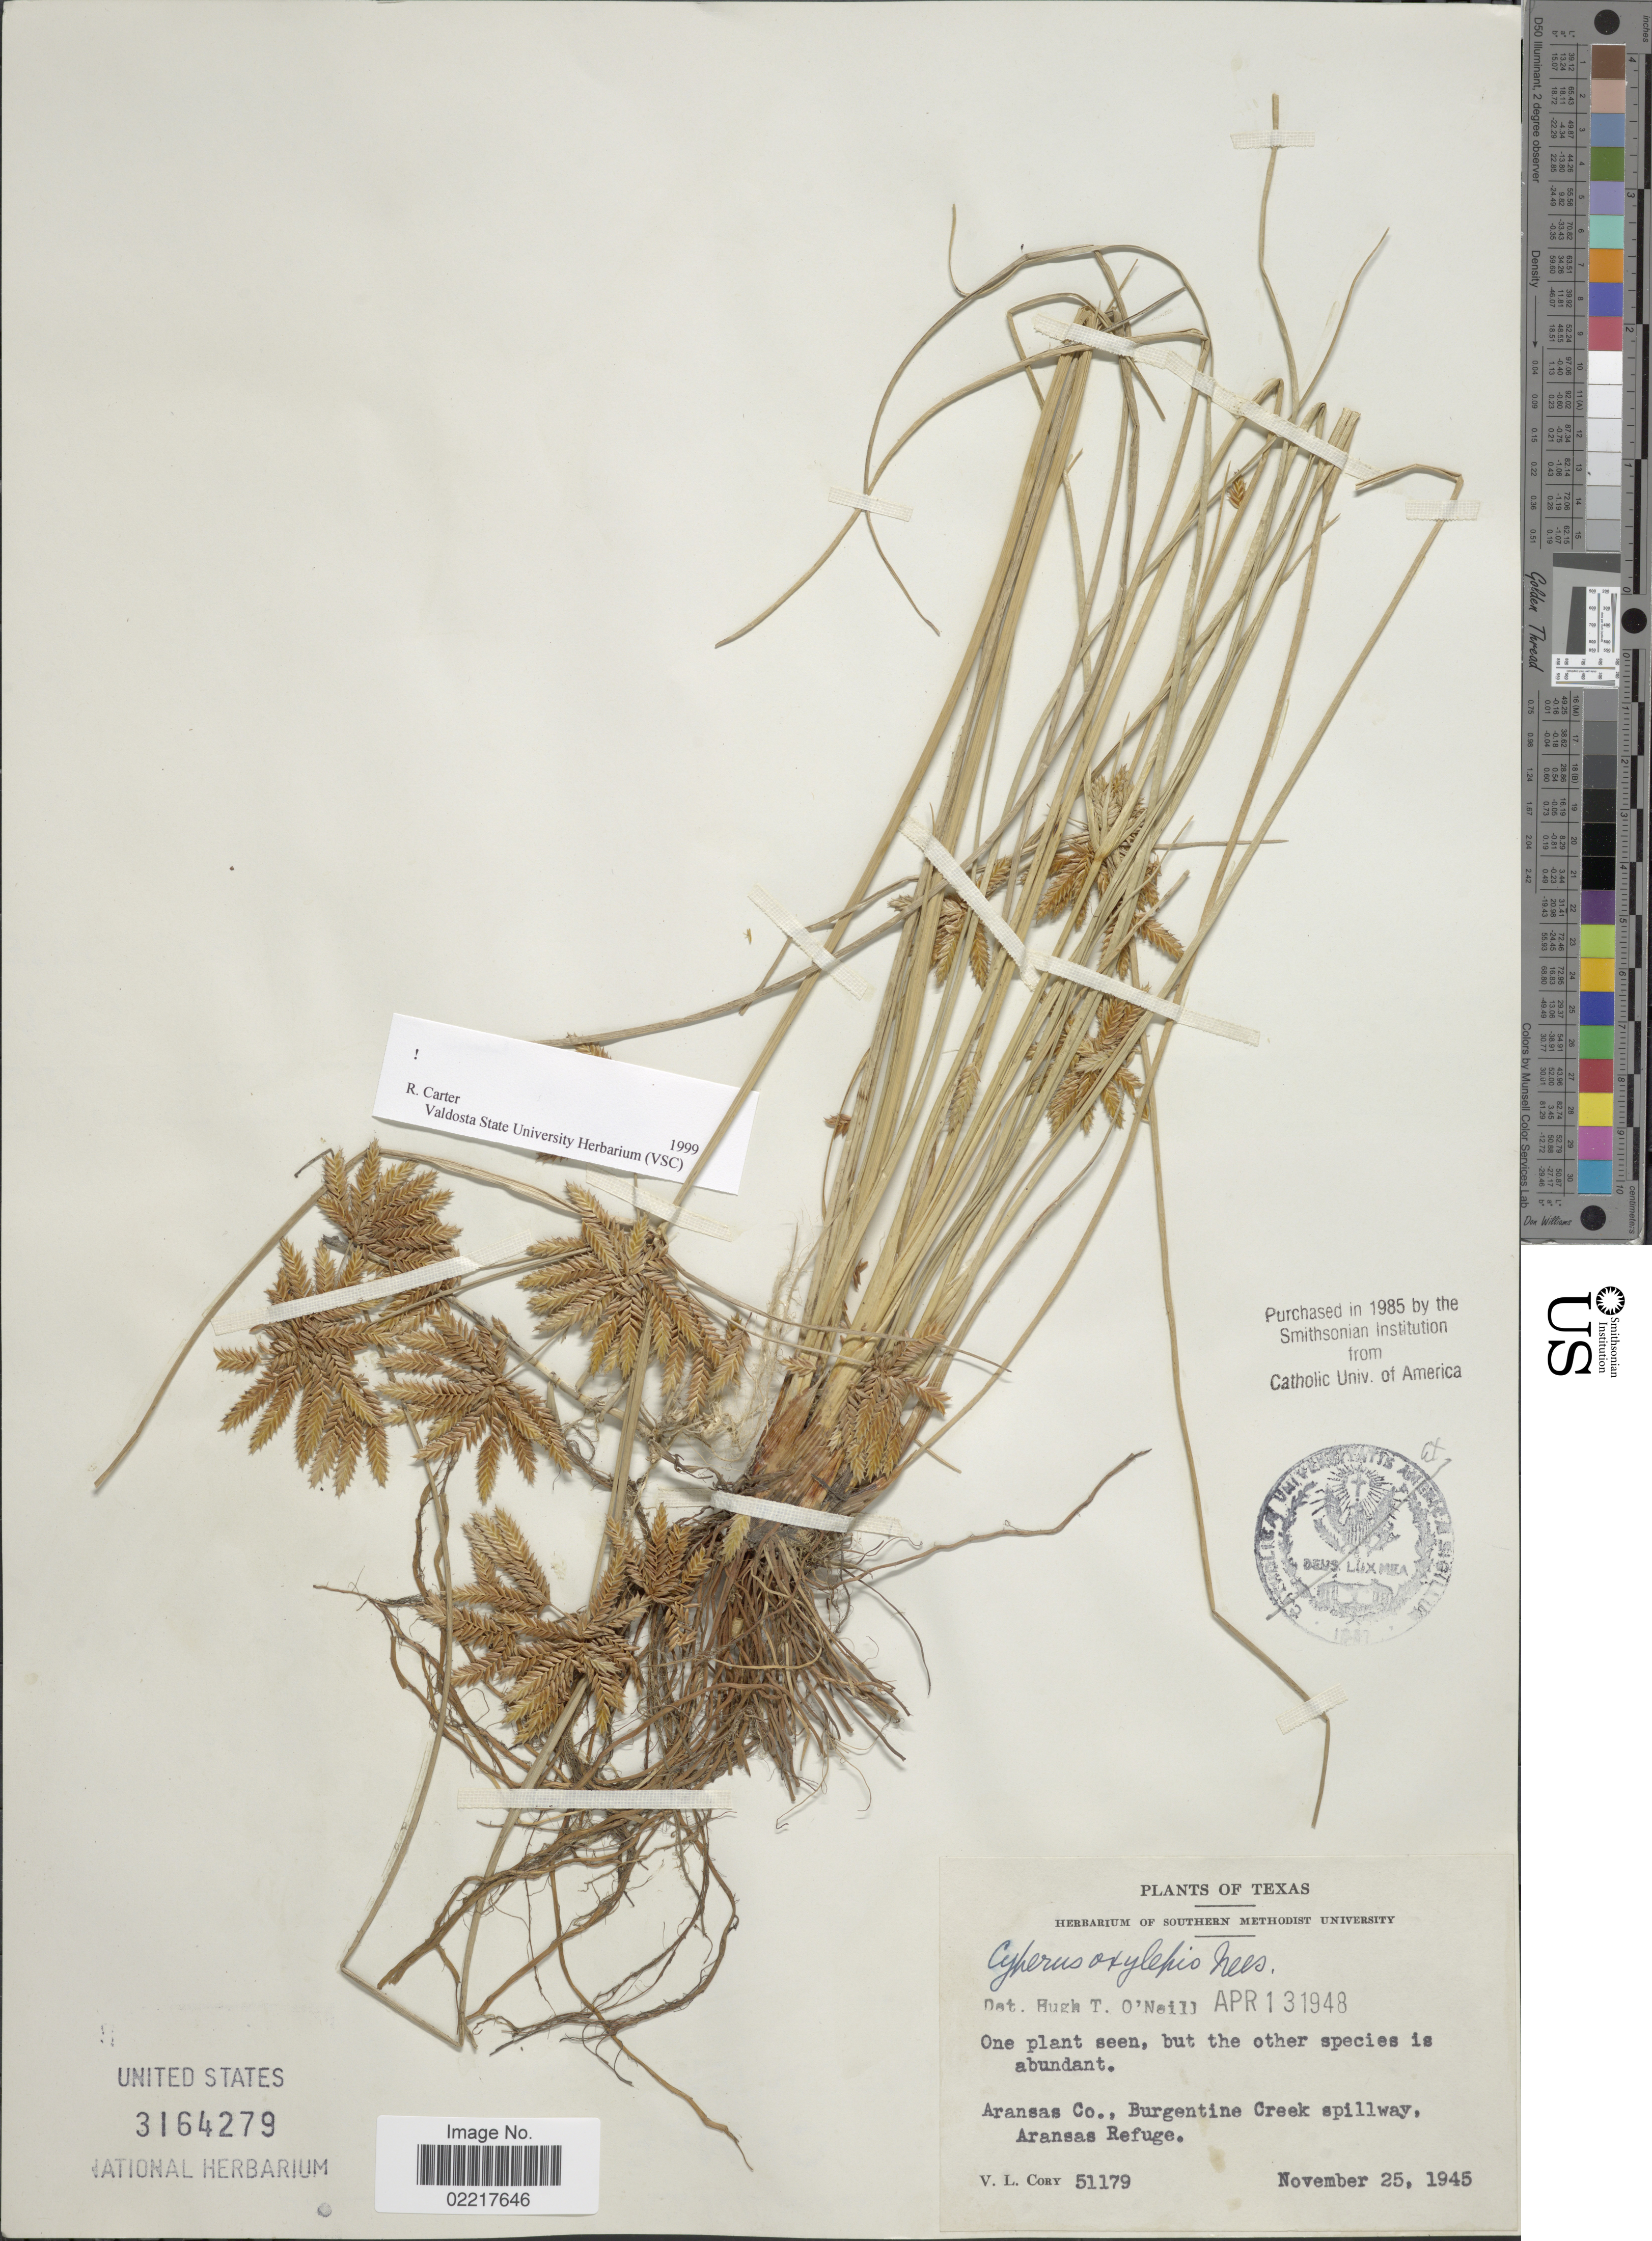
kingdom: Plantae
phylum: Tracheophyta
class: Liliopsida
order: Poales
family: Cyperaceae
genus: Cyperus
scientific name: Cyperus oxylepis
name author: Nees ex Steud.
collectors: V. Cory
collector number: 51179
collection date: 1945-11-25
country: United States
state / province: Texas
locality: Aransas Co., Burgentine Creek spillway, Aransas Refuge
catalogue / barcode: US 3164279